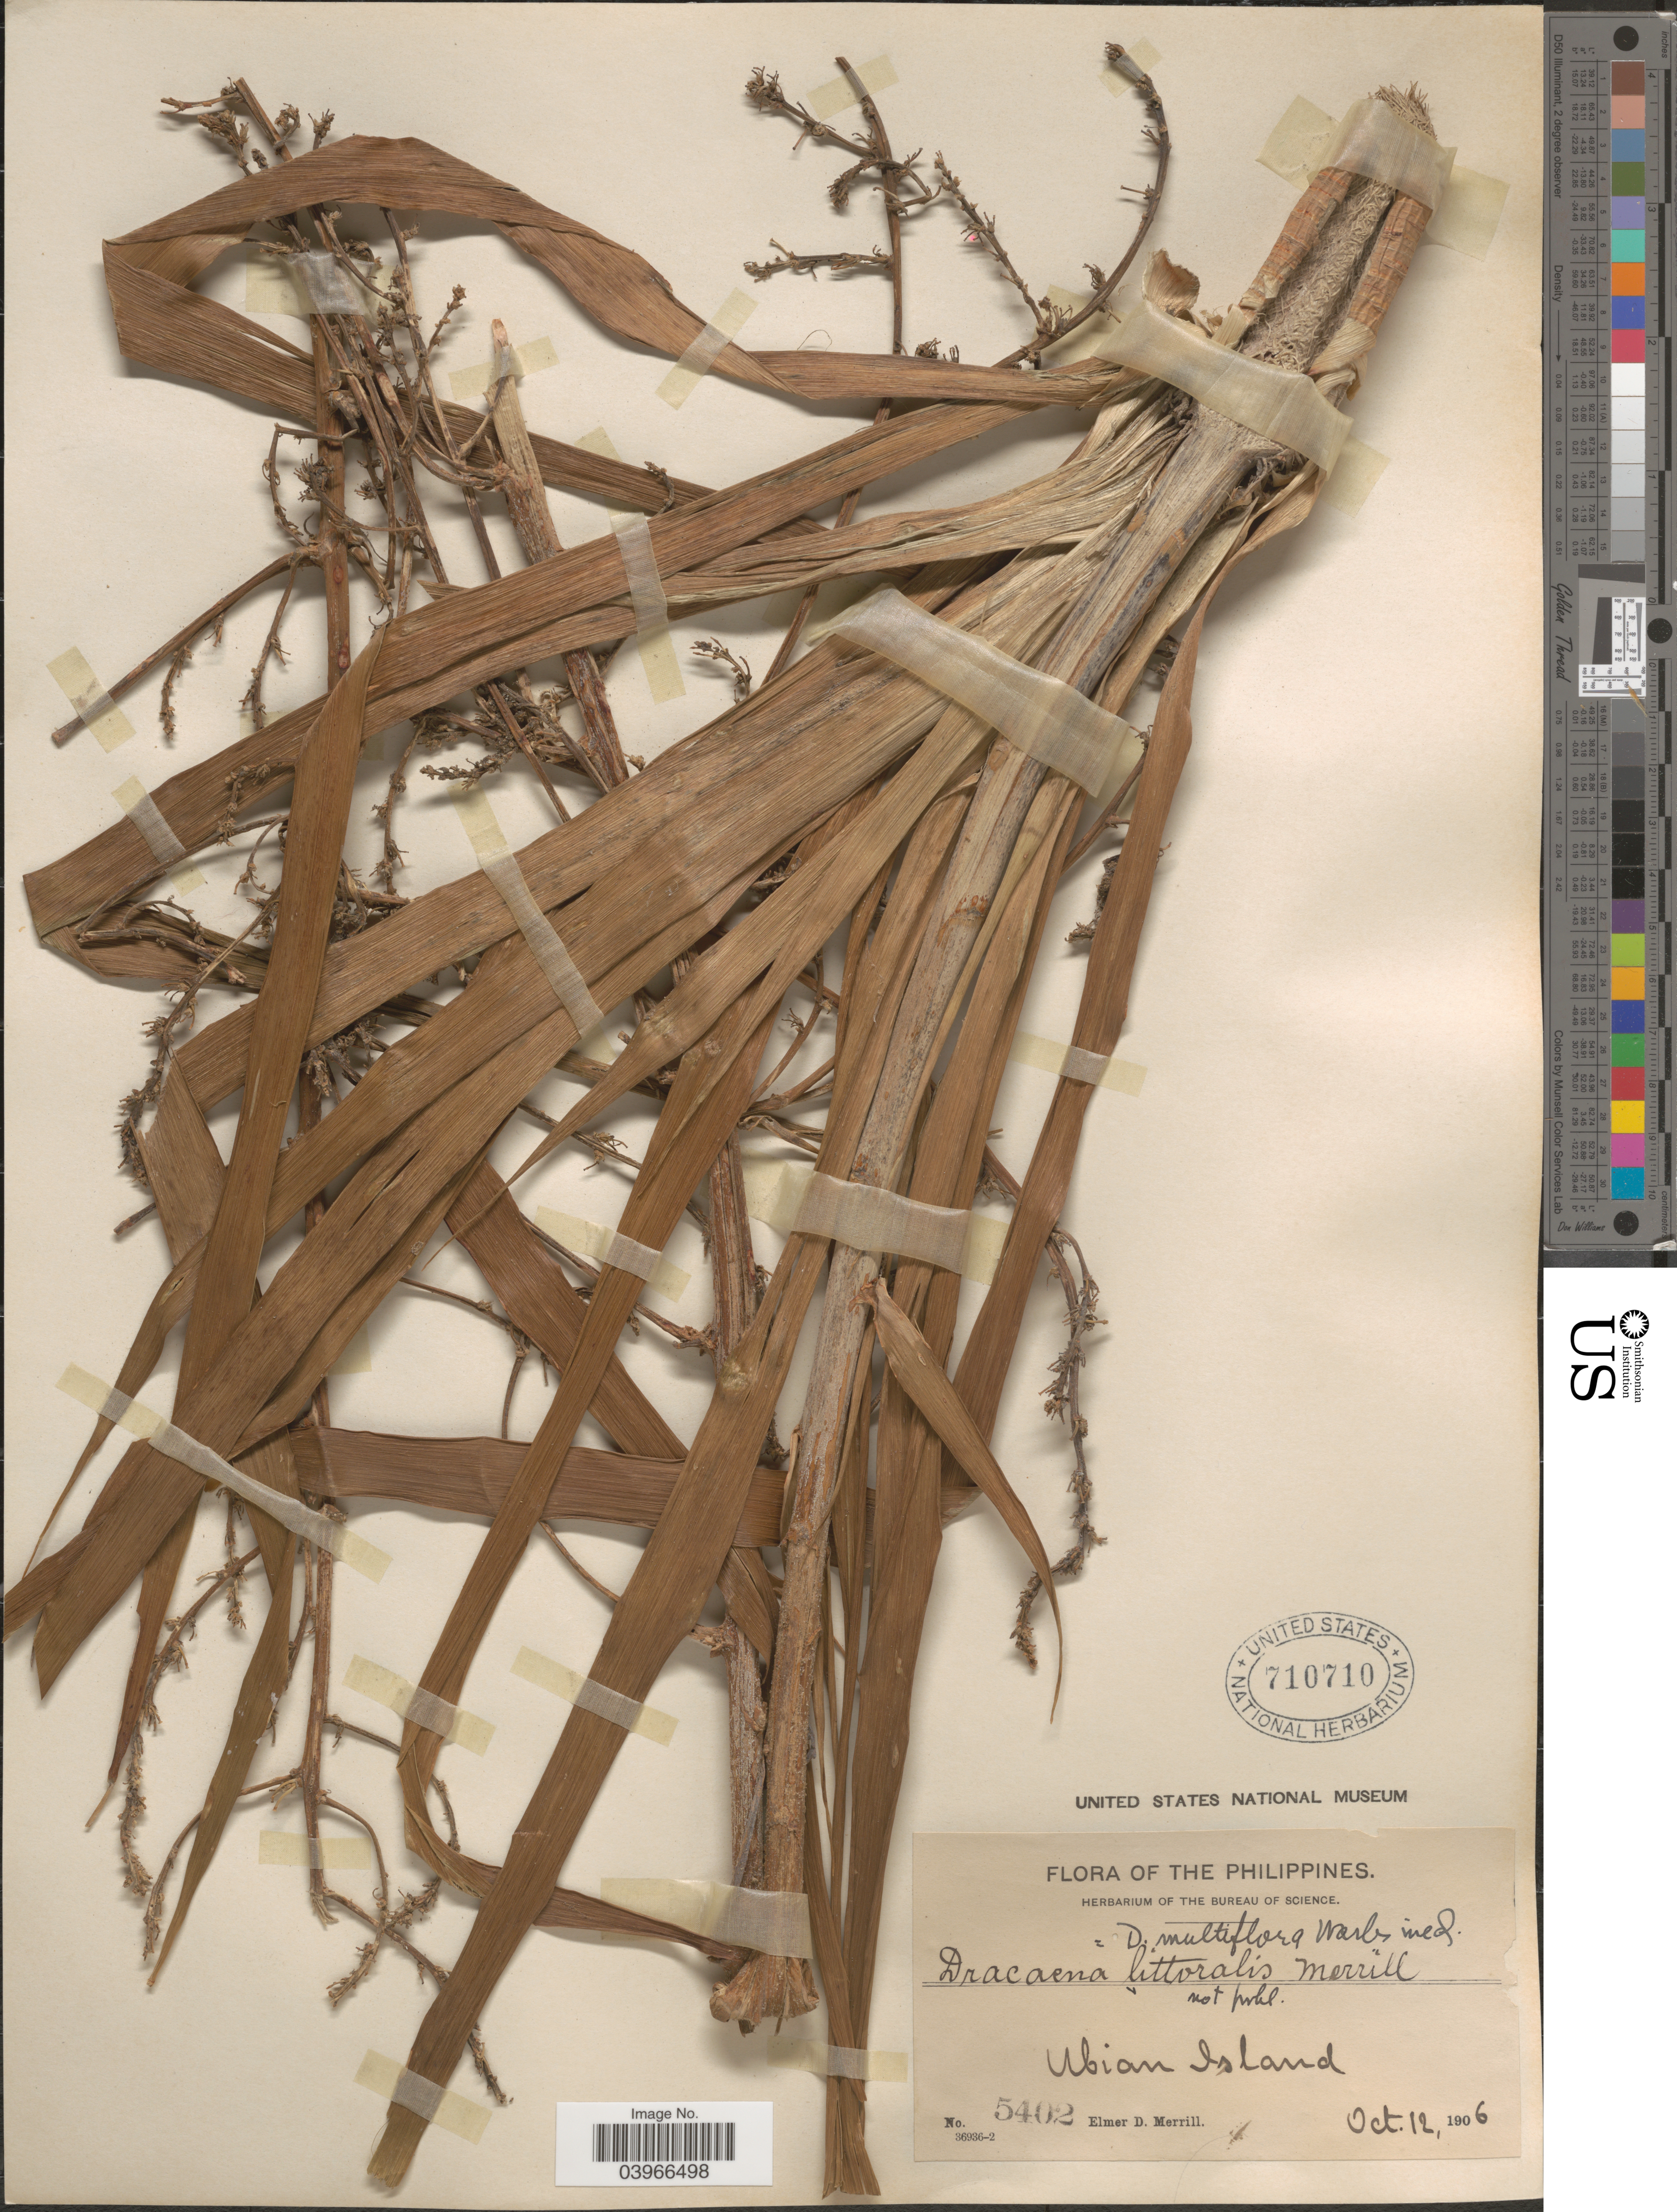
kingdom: Plantae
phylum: Tracheophyta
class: Liliopsida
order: Asparagales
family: Asparagaceae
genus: Dracaena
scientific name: Dracaena multiflora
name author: Warb. ex Sarasin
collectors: E. D. Merrill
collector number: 5402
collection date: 1906-10-12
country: Philippines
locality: Ubian Island.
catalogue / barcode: US 710710